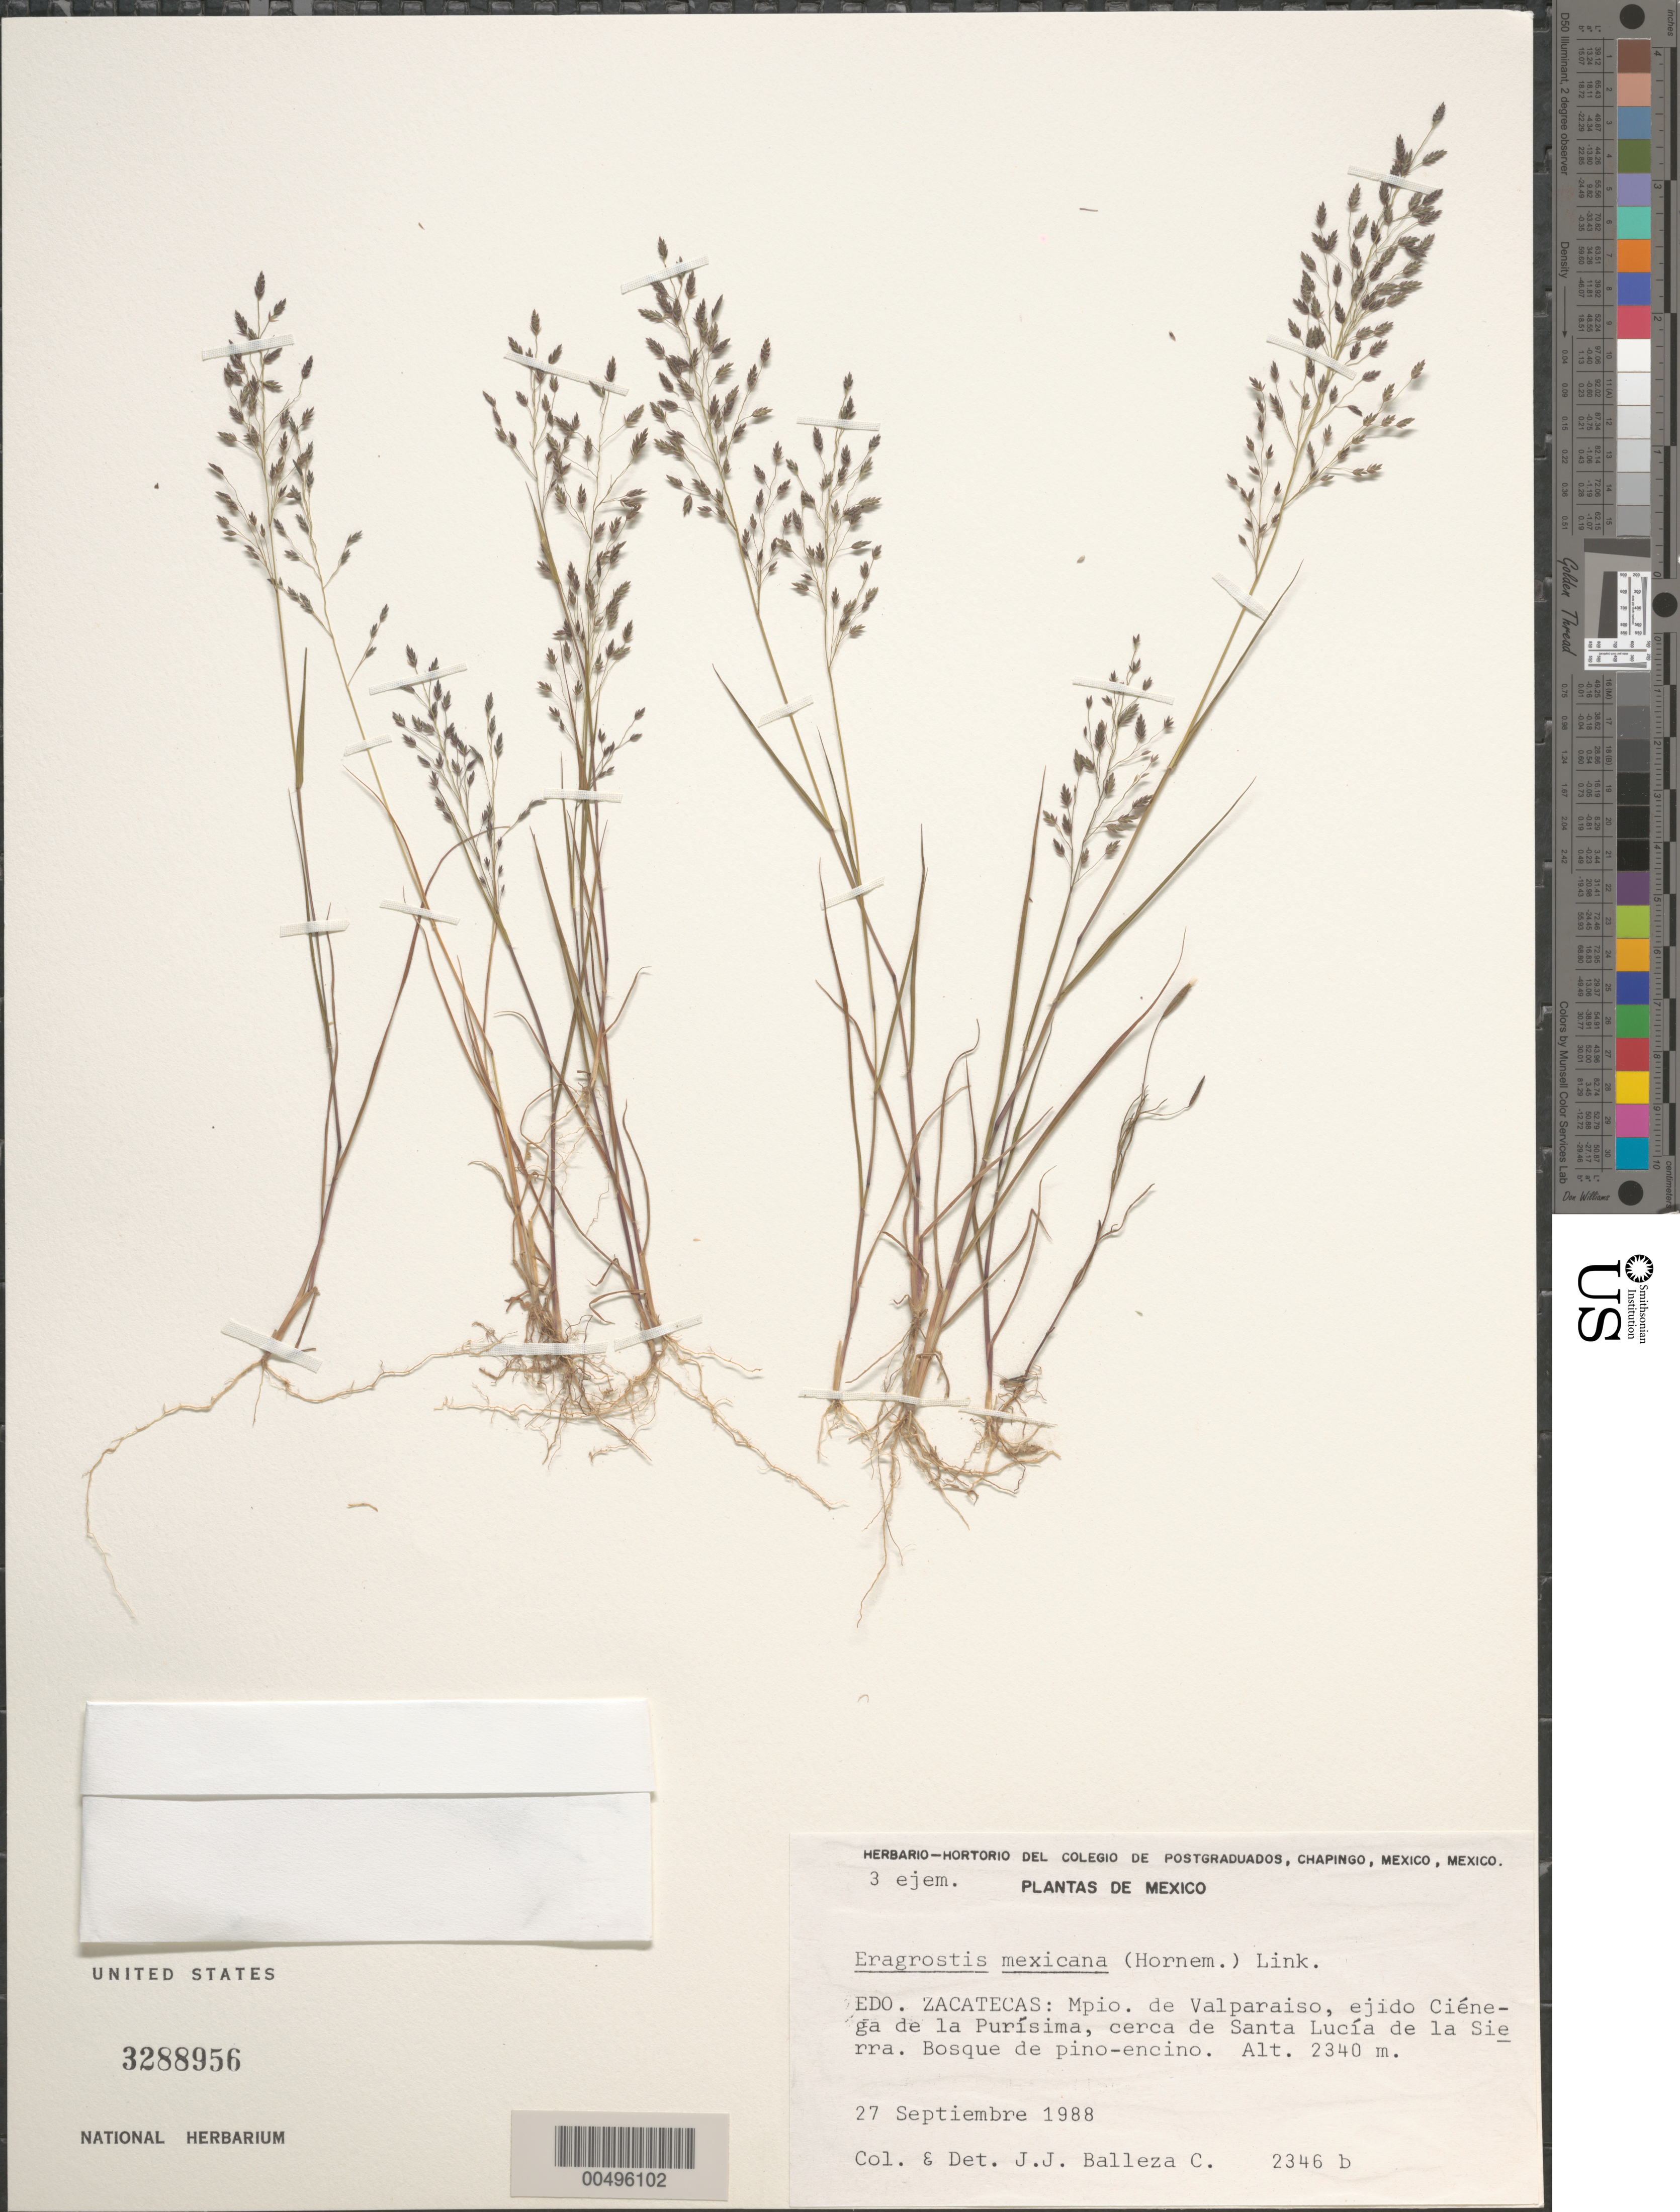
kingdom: Plantae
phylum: Tracheophyta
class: Liliopsida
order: Poales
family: Poaceae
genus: Eragrostis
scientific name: Eragrostis mexicana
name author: (Hornem.) Link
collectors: J. J. Balleza C.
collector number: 2346b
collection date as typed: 27 Sep 1988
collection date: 1988-09-27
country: Mexico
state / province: Zacatecas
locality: Valparaiso Mun., ejido Ciénega de la Purísima, cerca de Santa Lucía de la Sierra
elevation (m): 2340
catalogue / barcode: US 3288956